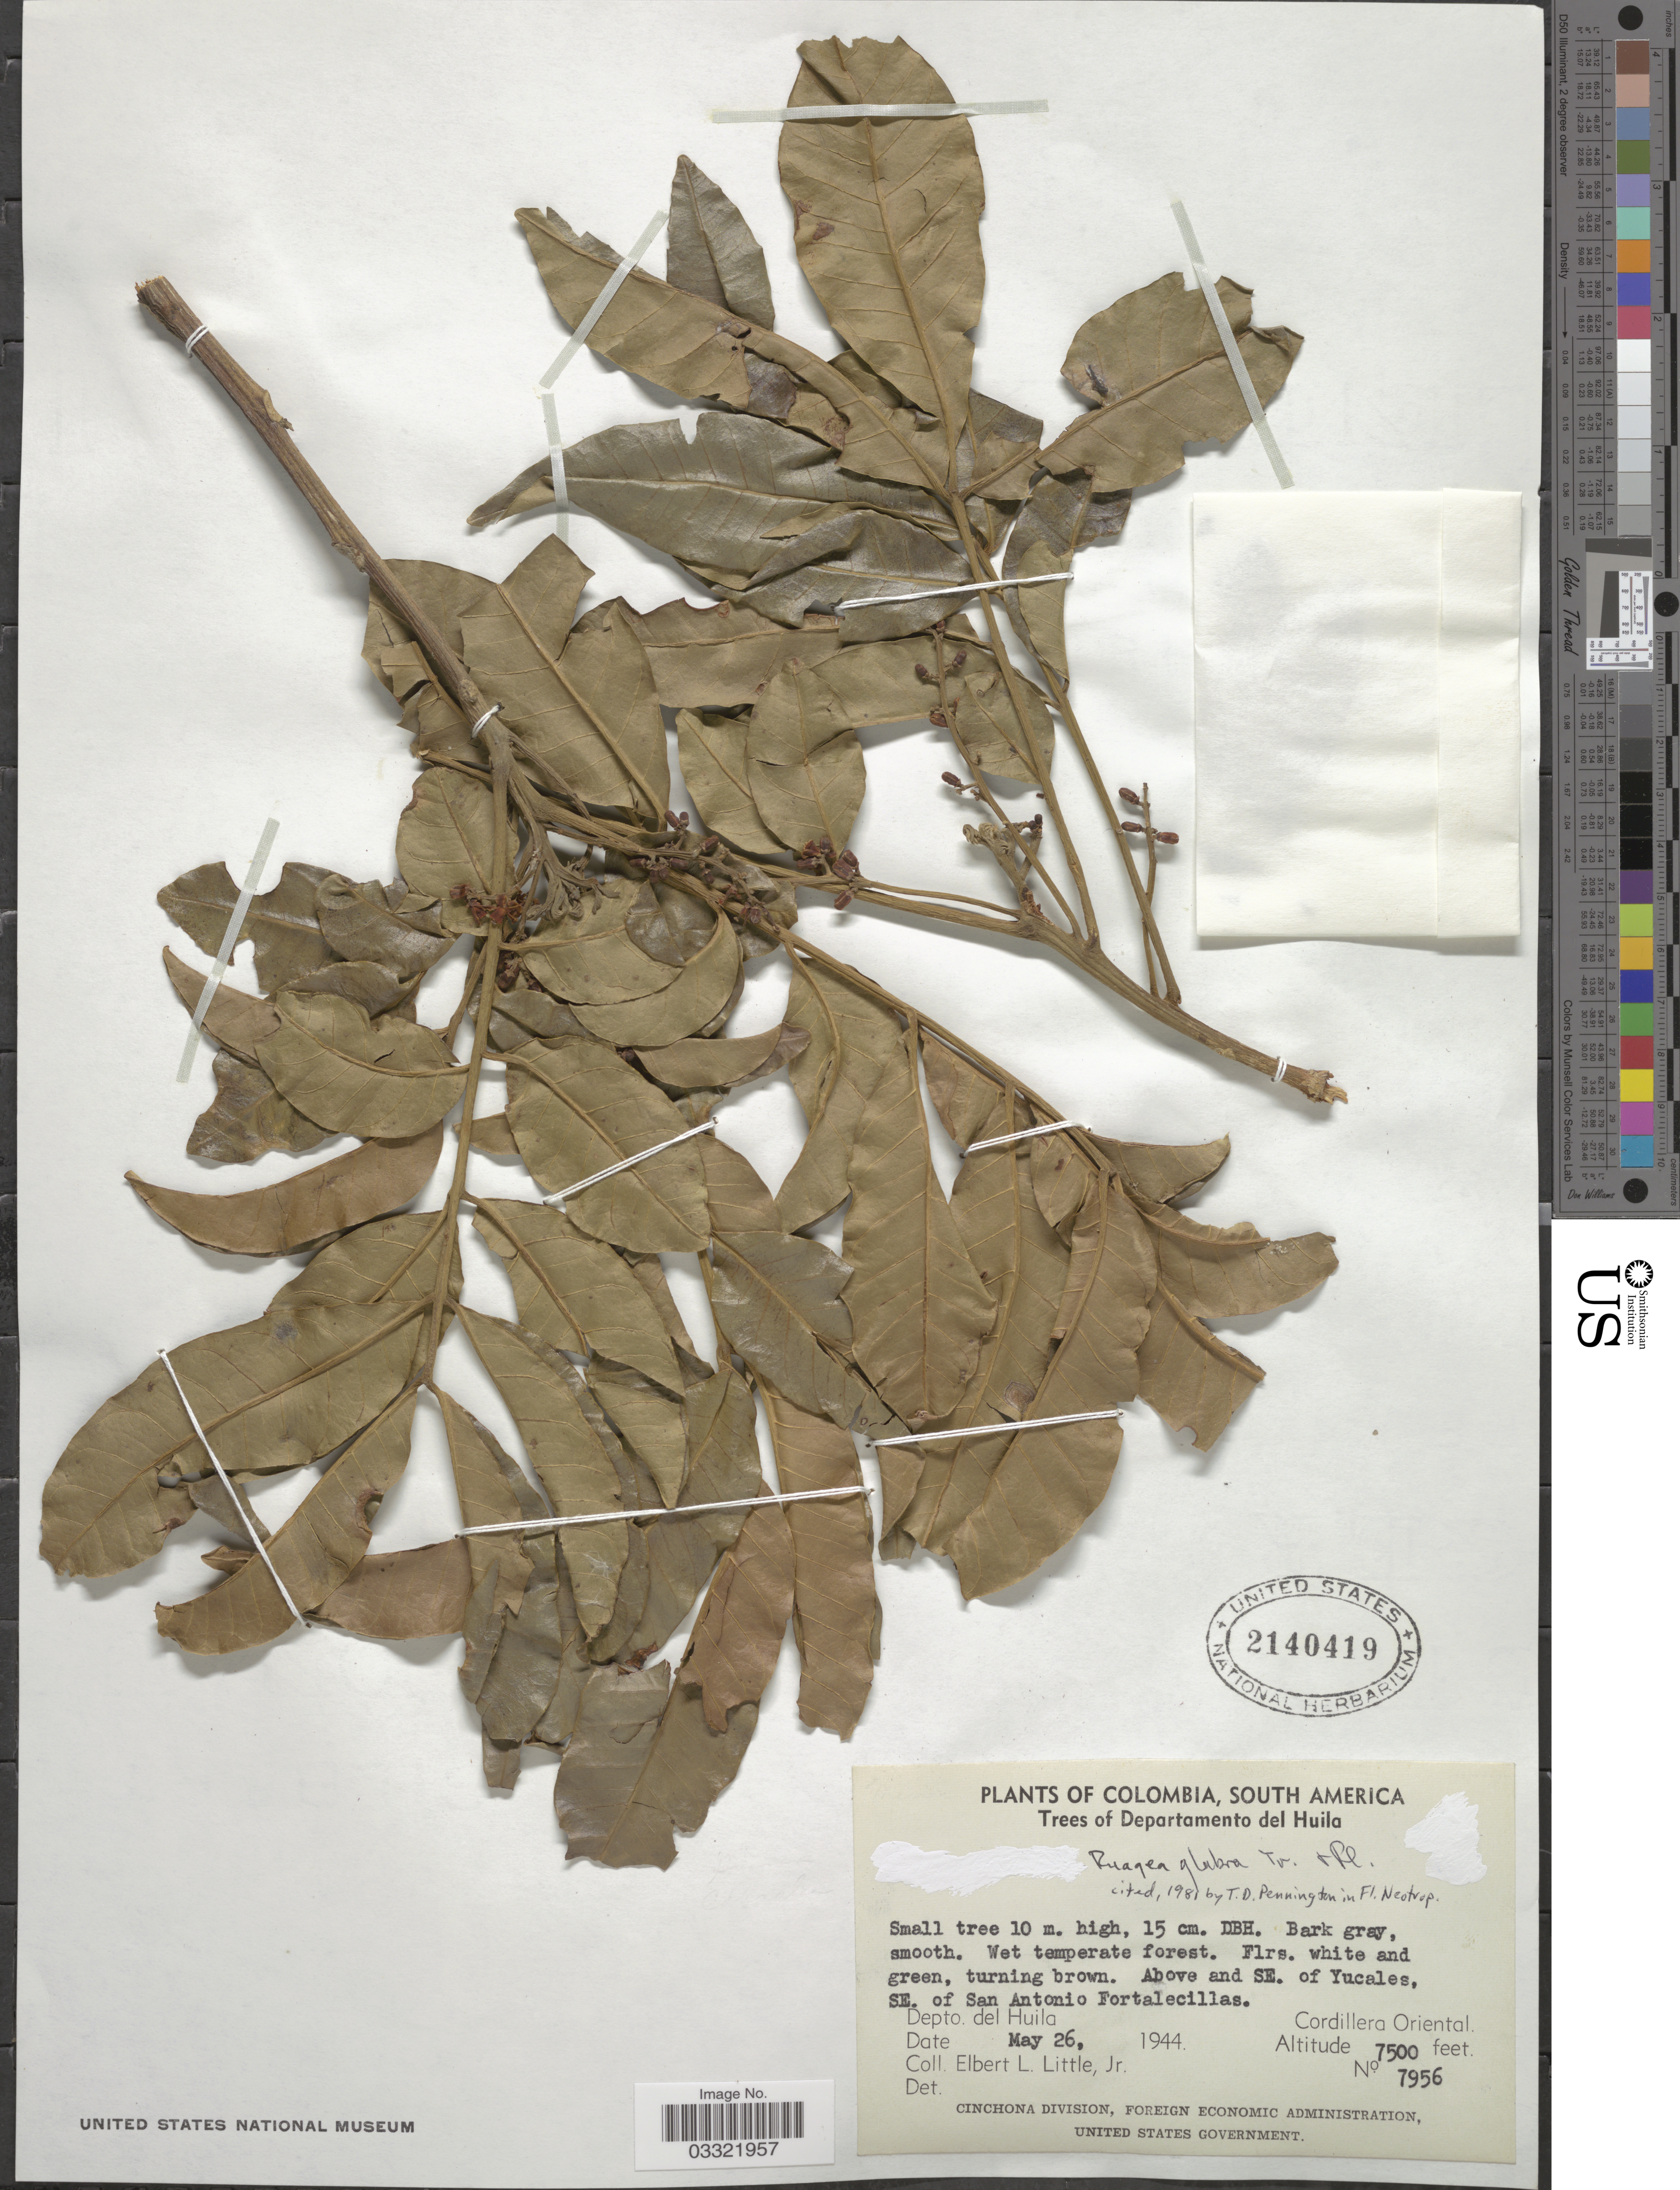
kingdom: Plantae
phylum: Tracheophyta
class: Magnoliopsida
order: Sapindales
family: Meliaceae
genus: Ruagea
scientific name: Ruagea glabra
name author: Triana & Planch.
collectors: E. L. Little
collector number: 7956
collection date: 1944-05-26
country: Colombia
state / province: Huila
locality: Above and SE. of Yucales, SE. of San Antonio Fortalecillaas, Cordillera Oriental, Departamento del Huila.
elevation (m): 2286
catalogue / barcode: US 2140419